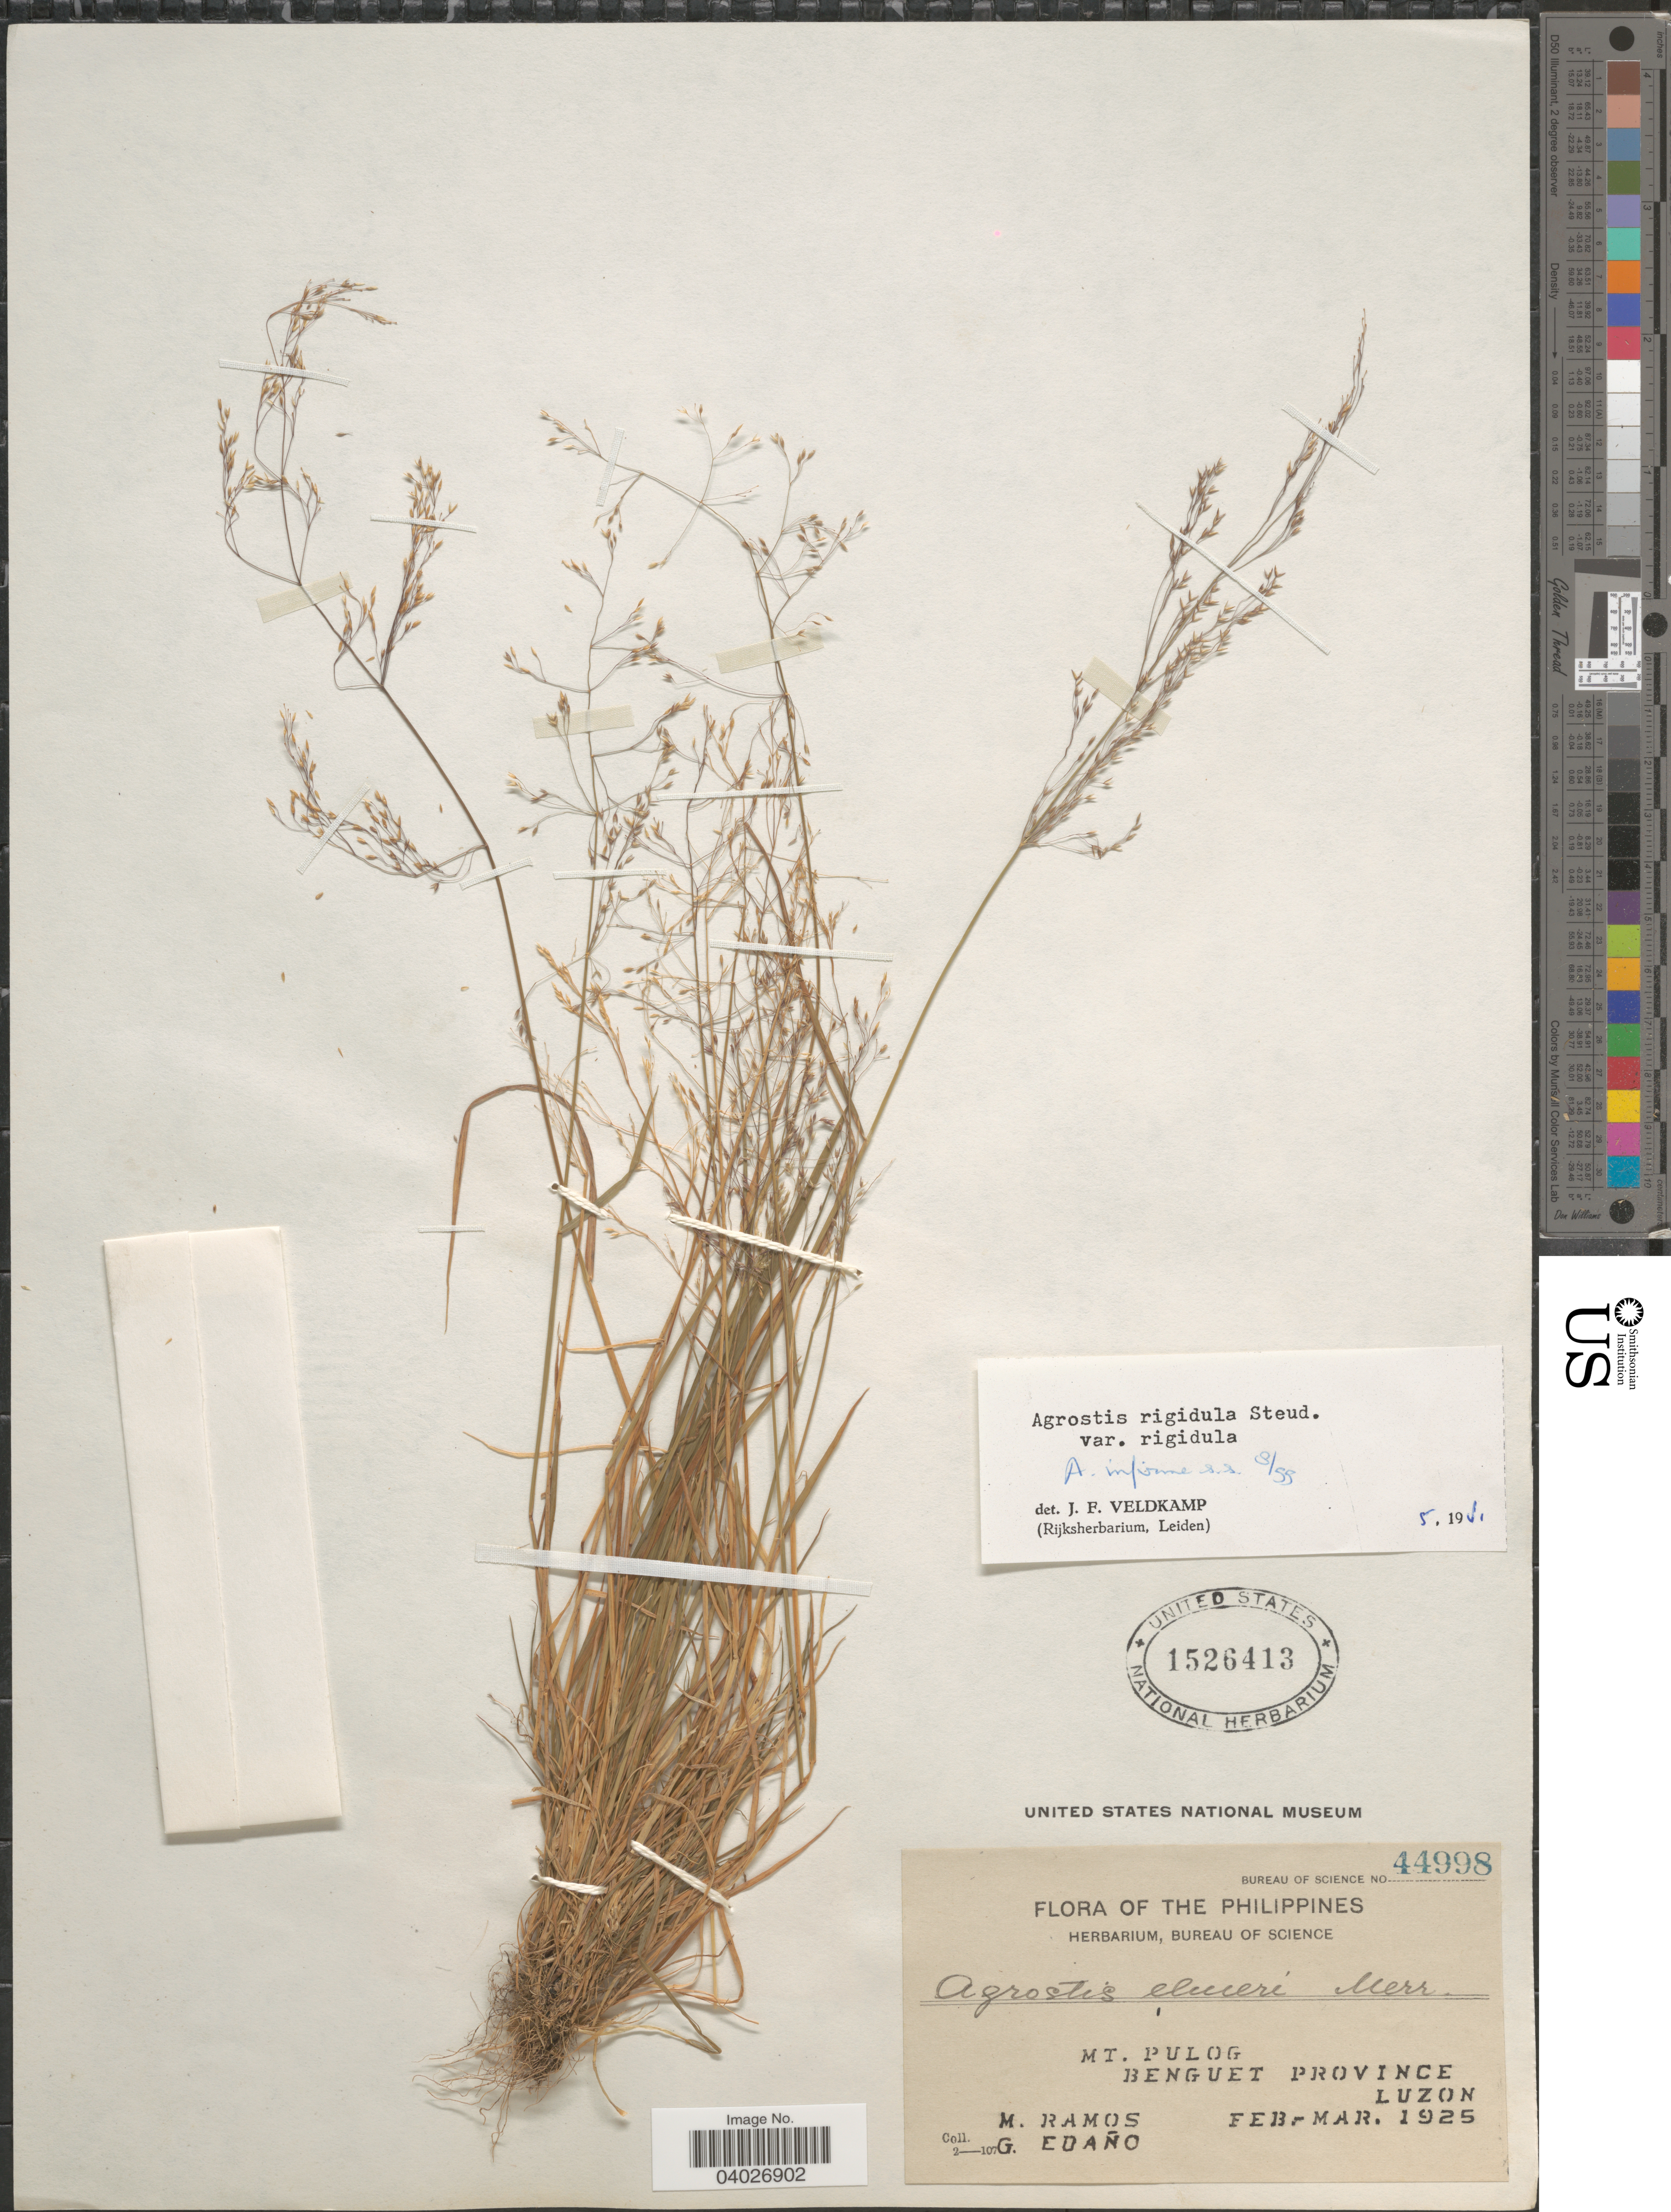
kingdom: Plantae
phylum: Tracheophyta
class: Liliopsida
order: Poales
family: Poaceae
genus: Agrostis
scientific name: Agrostis infirma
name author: Büse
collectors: M. Ramos & G. Edaño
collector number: Bureau of Science 44998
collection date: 1925-02/1925-03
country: Philippines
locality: Mt. Pulog. Benguet Province. Luzon.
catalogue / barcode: US 1526413